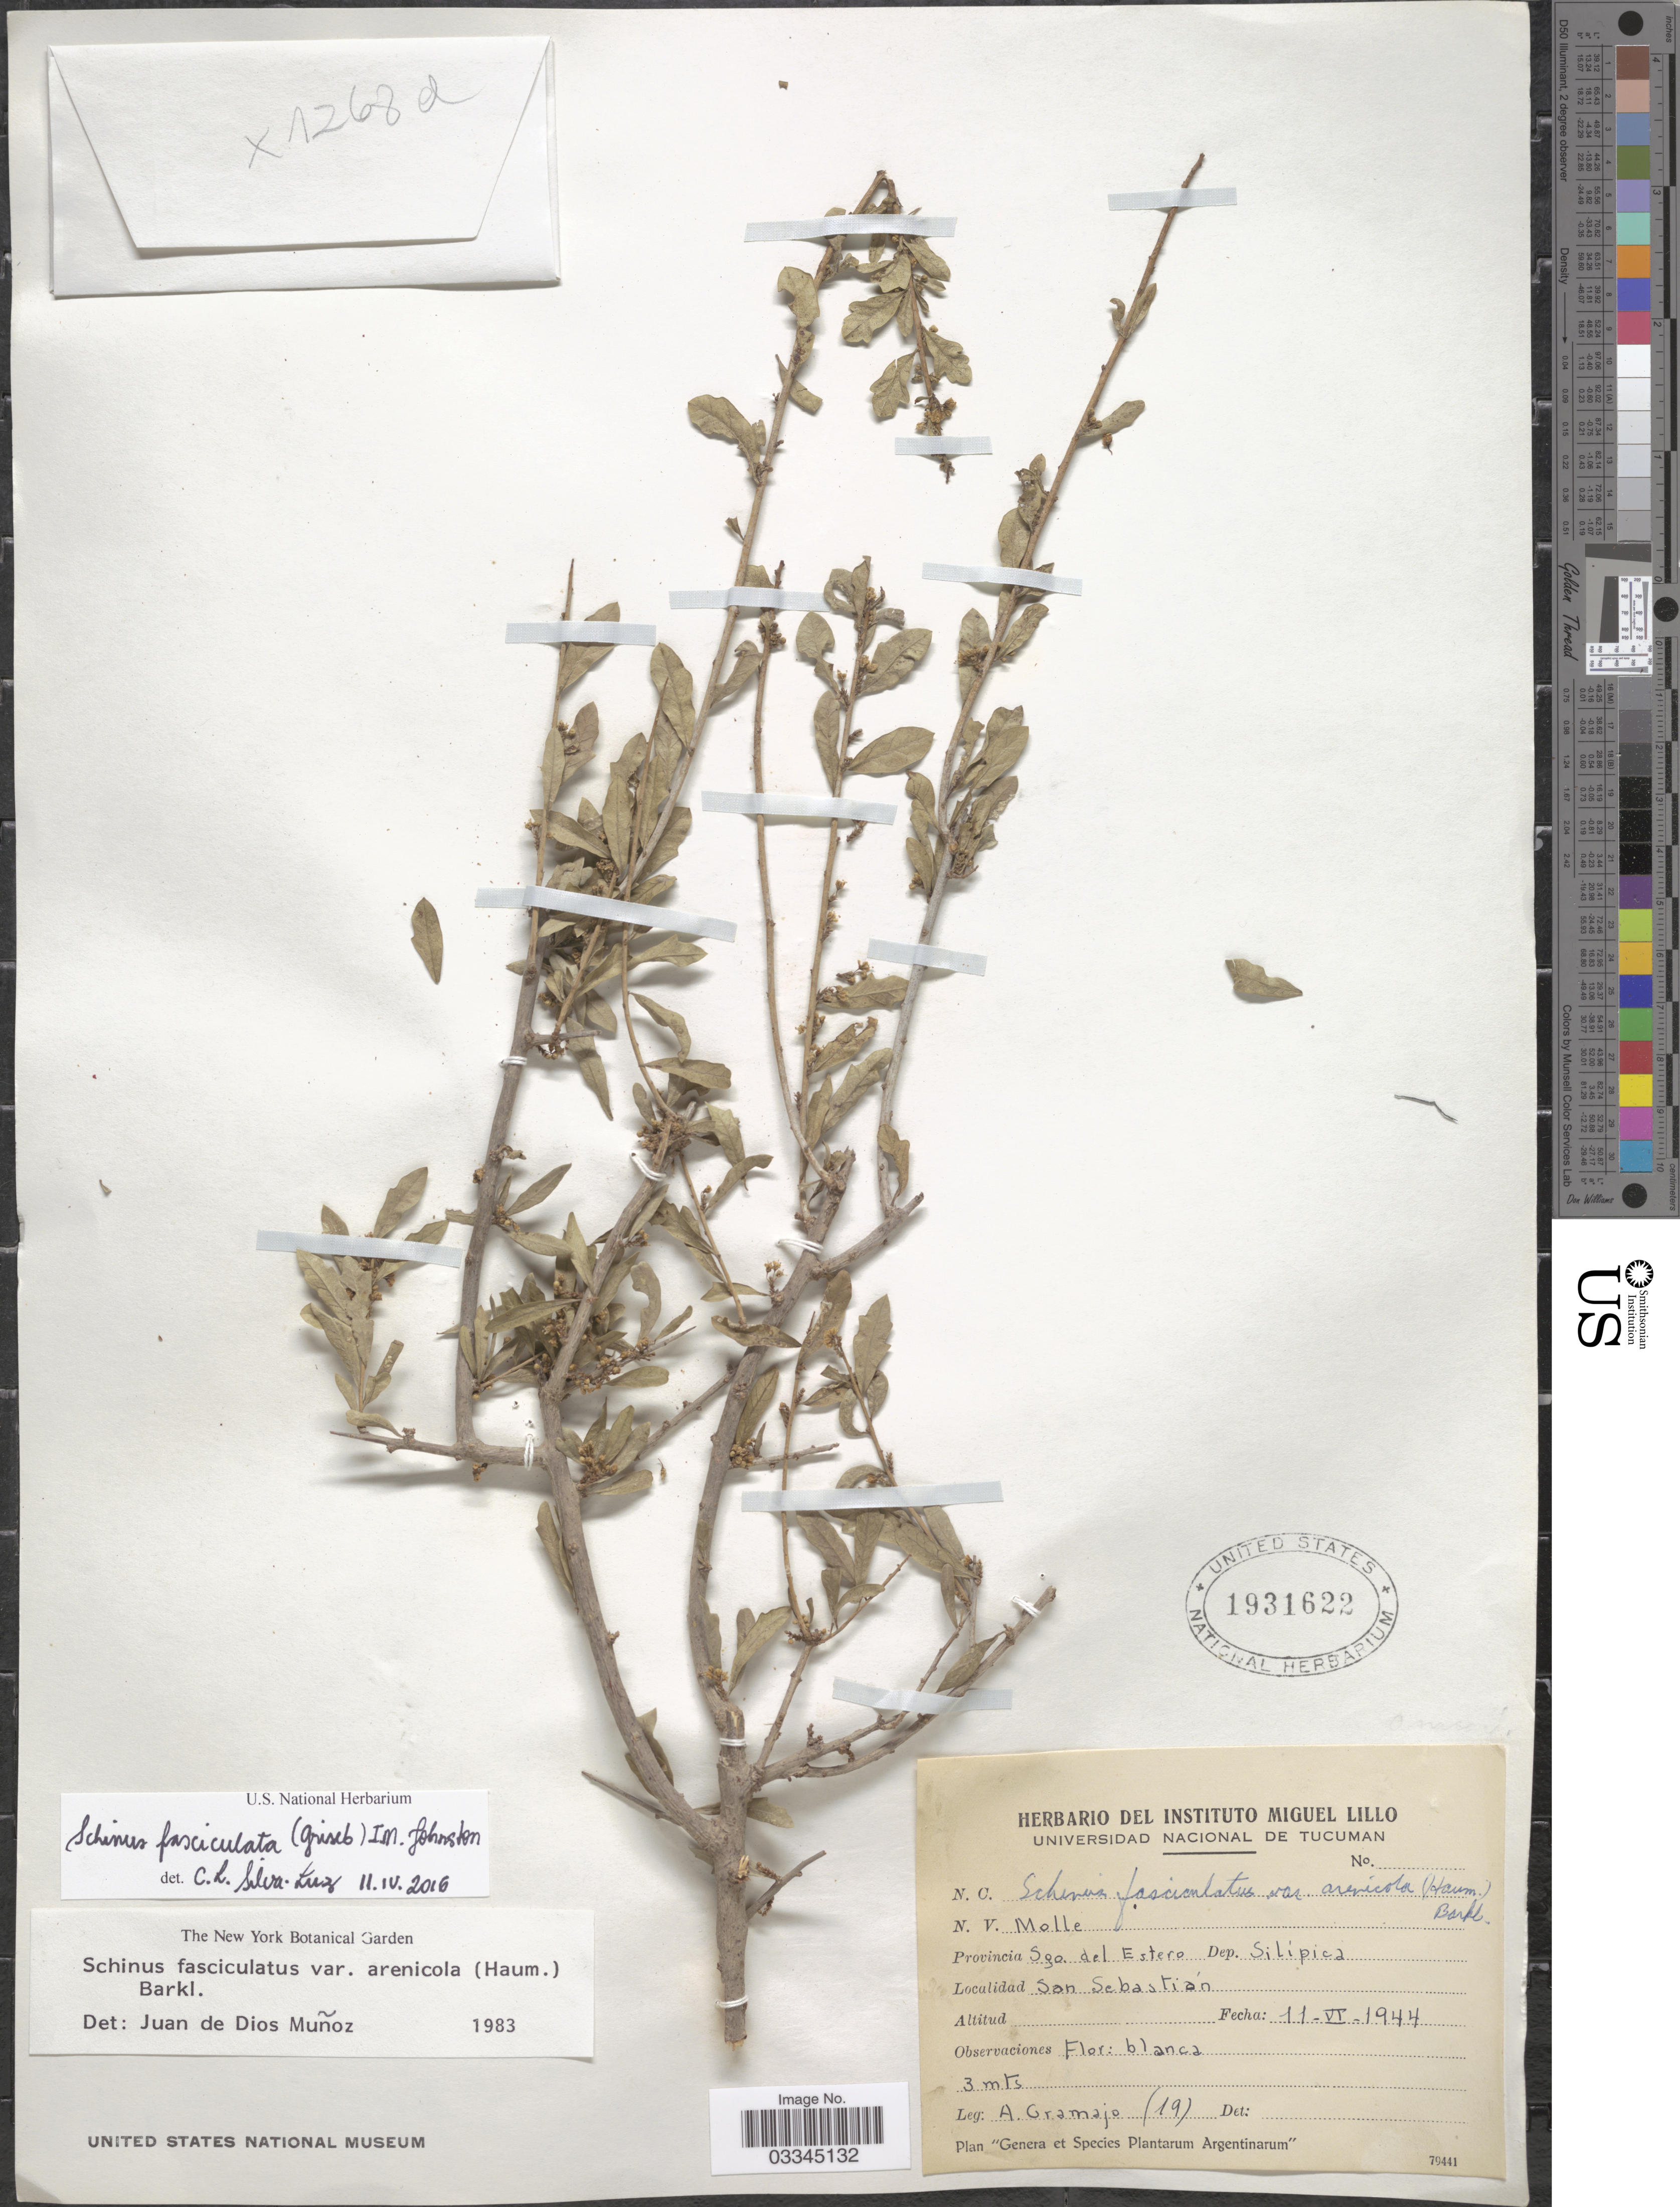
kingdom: Plantae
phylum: Tracheophyta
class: Magnoliopsida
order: Sapindales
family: Anacardiaceae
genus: Schinus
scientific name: Schinus fasciculata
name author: (Griseb.) I.M. Johnst.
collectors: A. Gramajo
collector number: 19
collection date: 1944-06-11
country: Argentina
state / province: Santiago del Estero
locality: Provincia Sgo. del Estero, Dep. Silipica, San Sebastián.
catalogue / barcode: US 1931622